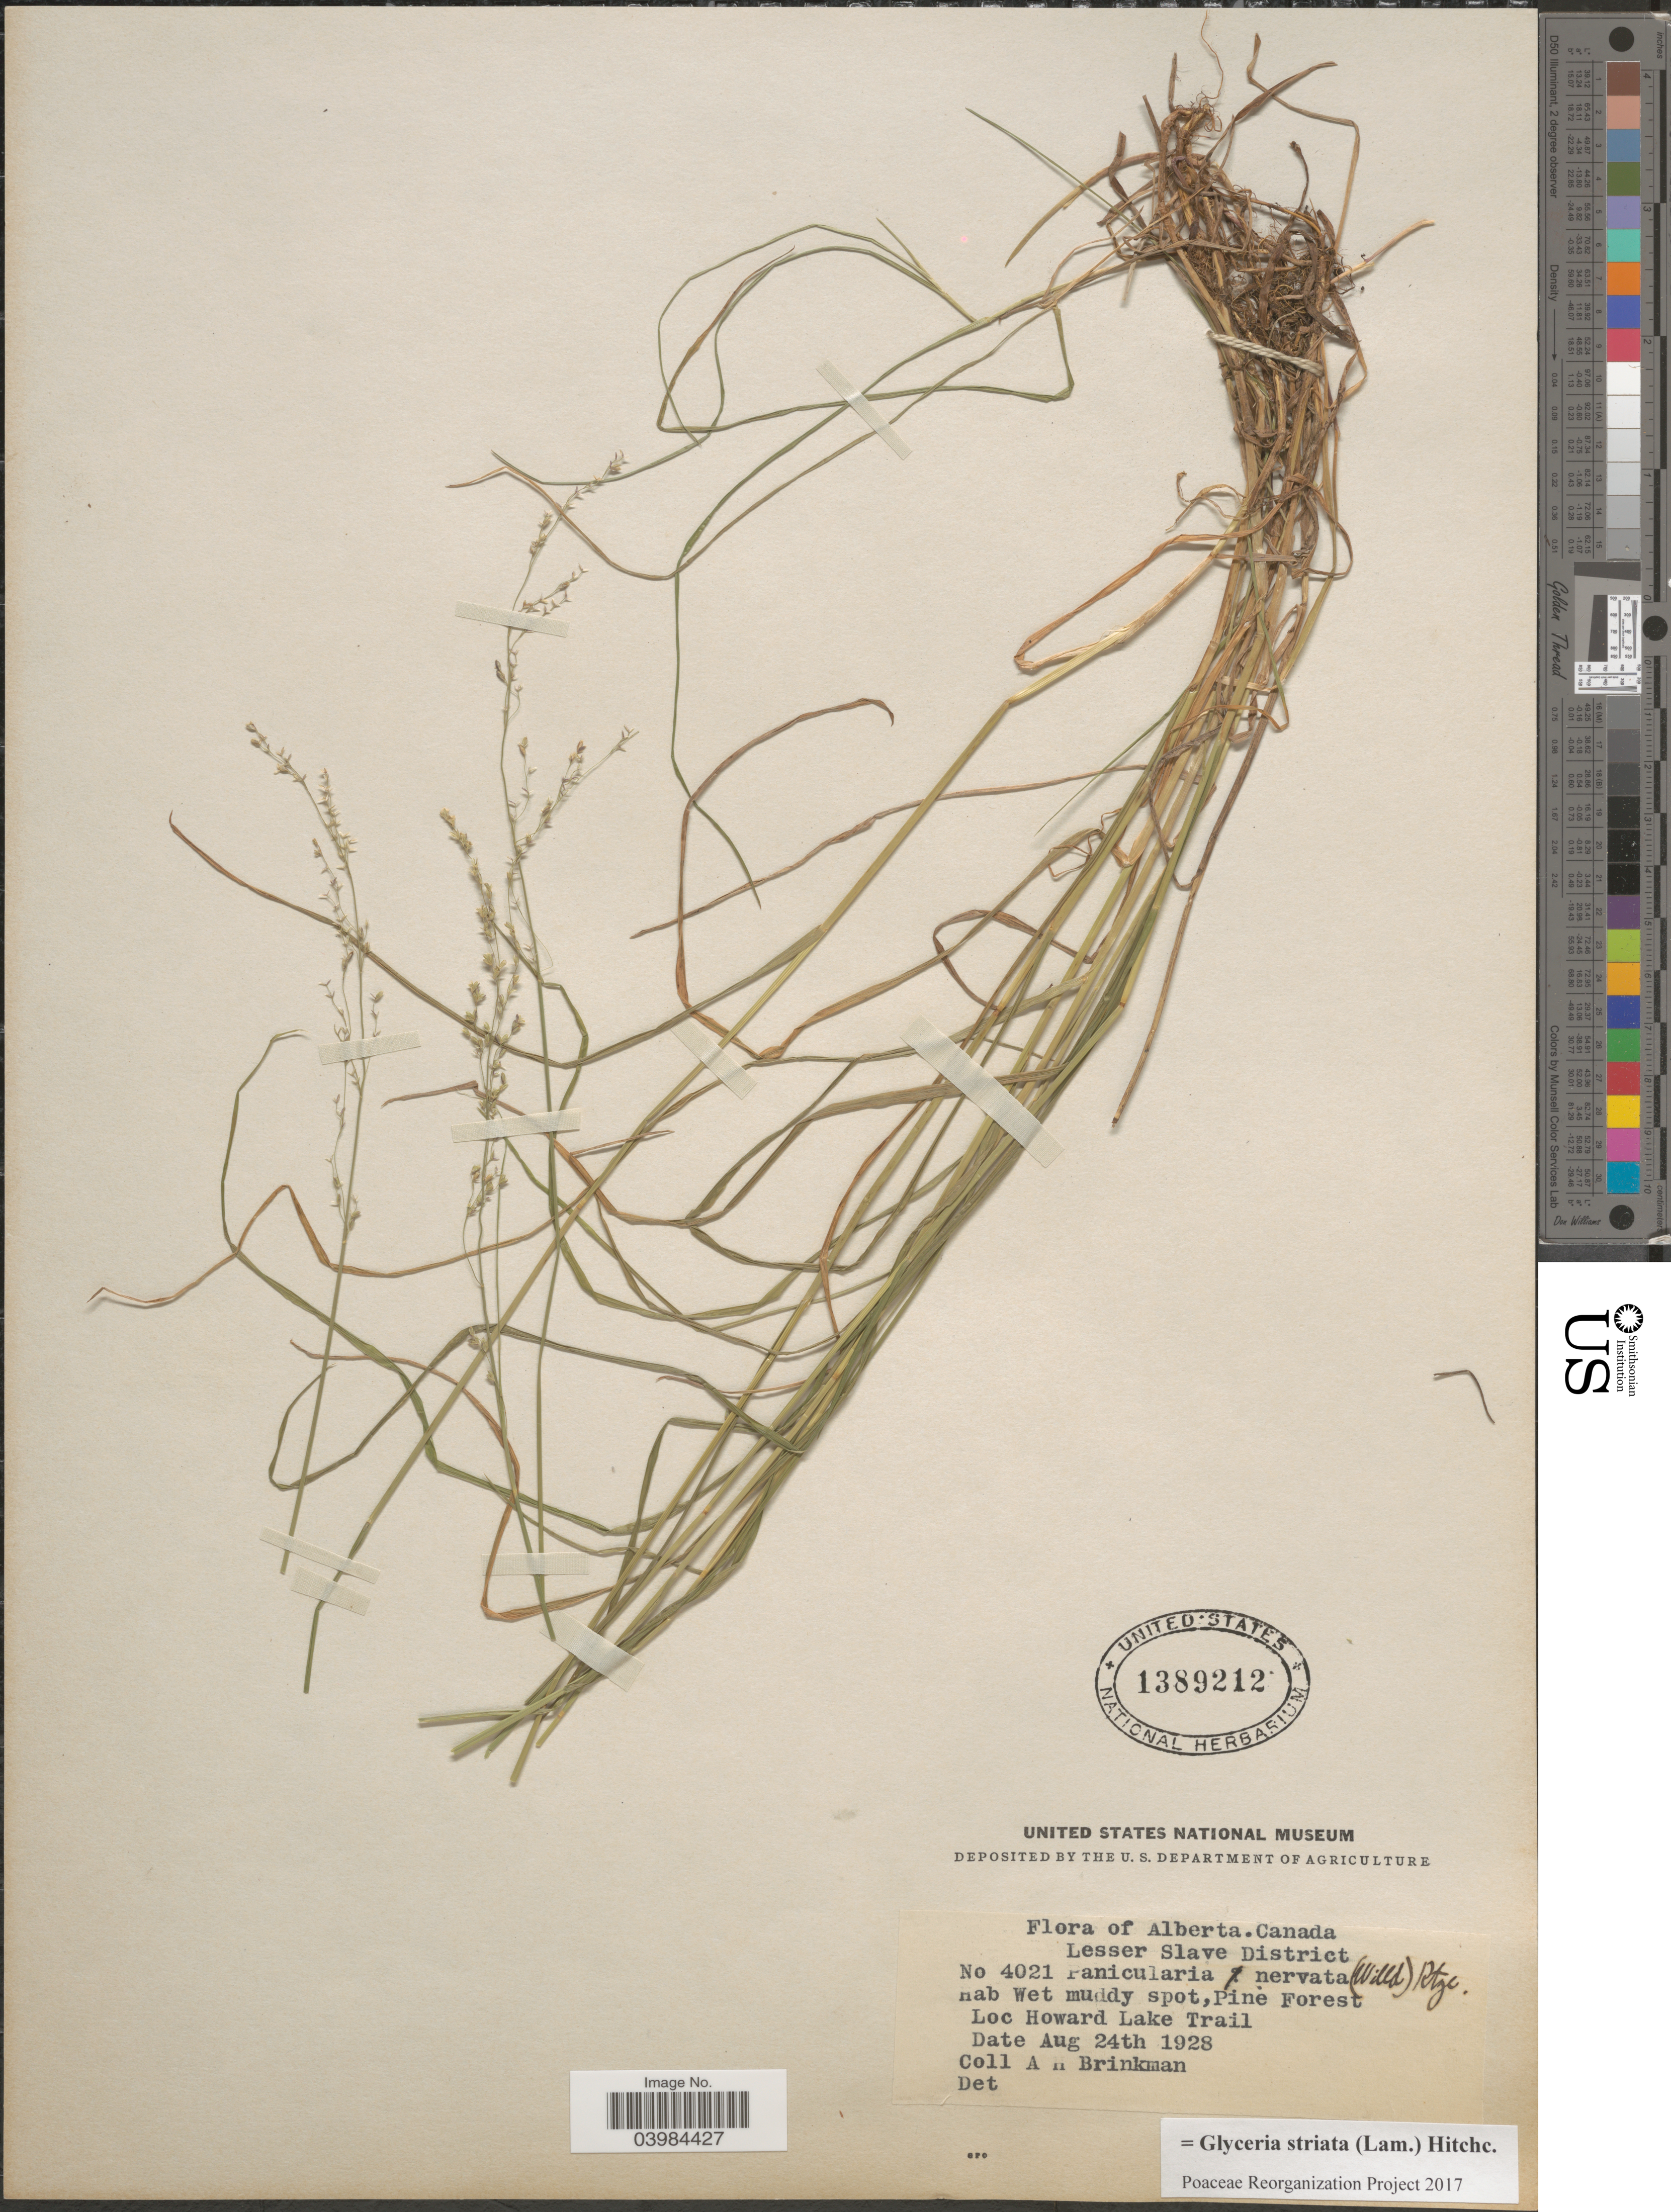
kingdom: Plantae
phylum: Tracheophyta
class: Liliopsida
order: Poales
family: Poaceae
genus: Glyceria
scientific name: Glyceria striata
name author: (Lam.) Hitchc.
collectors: A. Brinkman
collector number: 4021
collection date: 1928-08-24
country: Canada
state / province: Alberta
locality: Lesser Slave District. Pine Forest. Howard Lake Trail.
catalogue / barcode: US 1389212